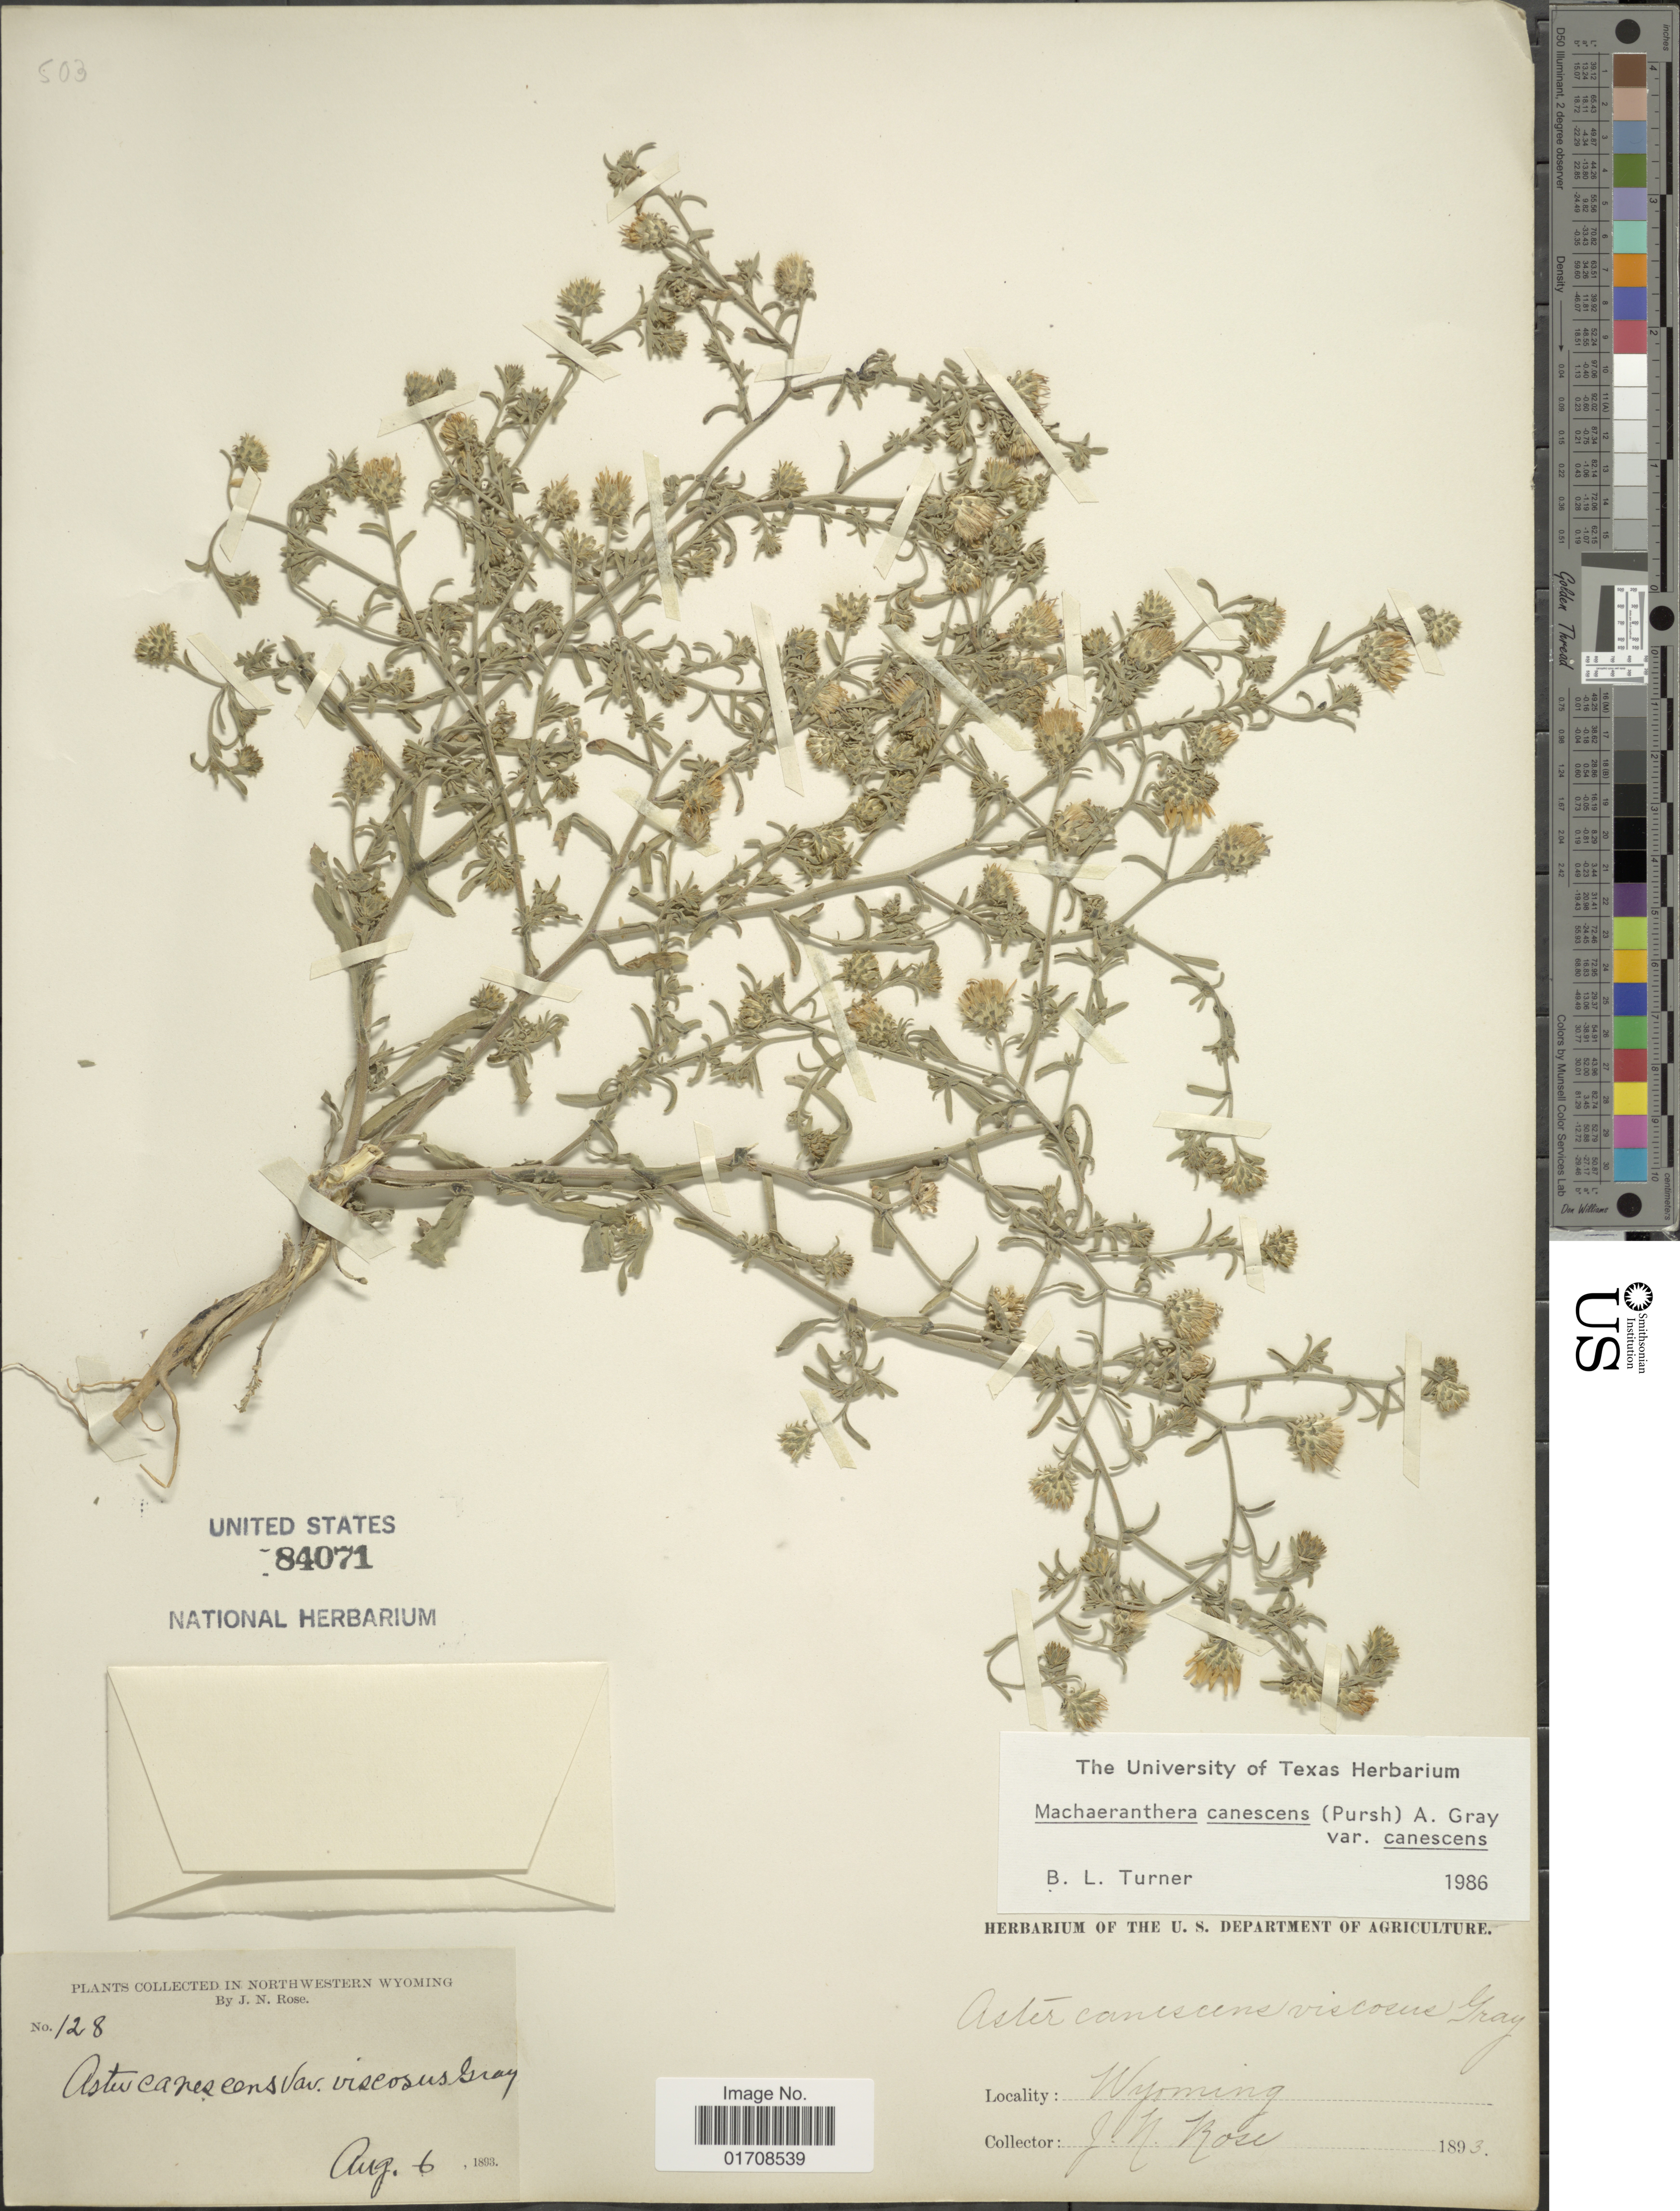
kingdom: Plantae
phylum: Tracheophyta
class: Magnoliopsida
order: Asterales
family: Asteraceae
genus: Machaeranthera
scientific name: Machaeranthera canescens var. canescens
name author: (Pursh) A. Gray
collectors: J. N. Rose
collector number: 128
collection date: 1893-08-06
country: United States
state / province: Wyoming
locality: Northwestern Wyoming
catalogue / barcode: US 84071